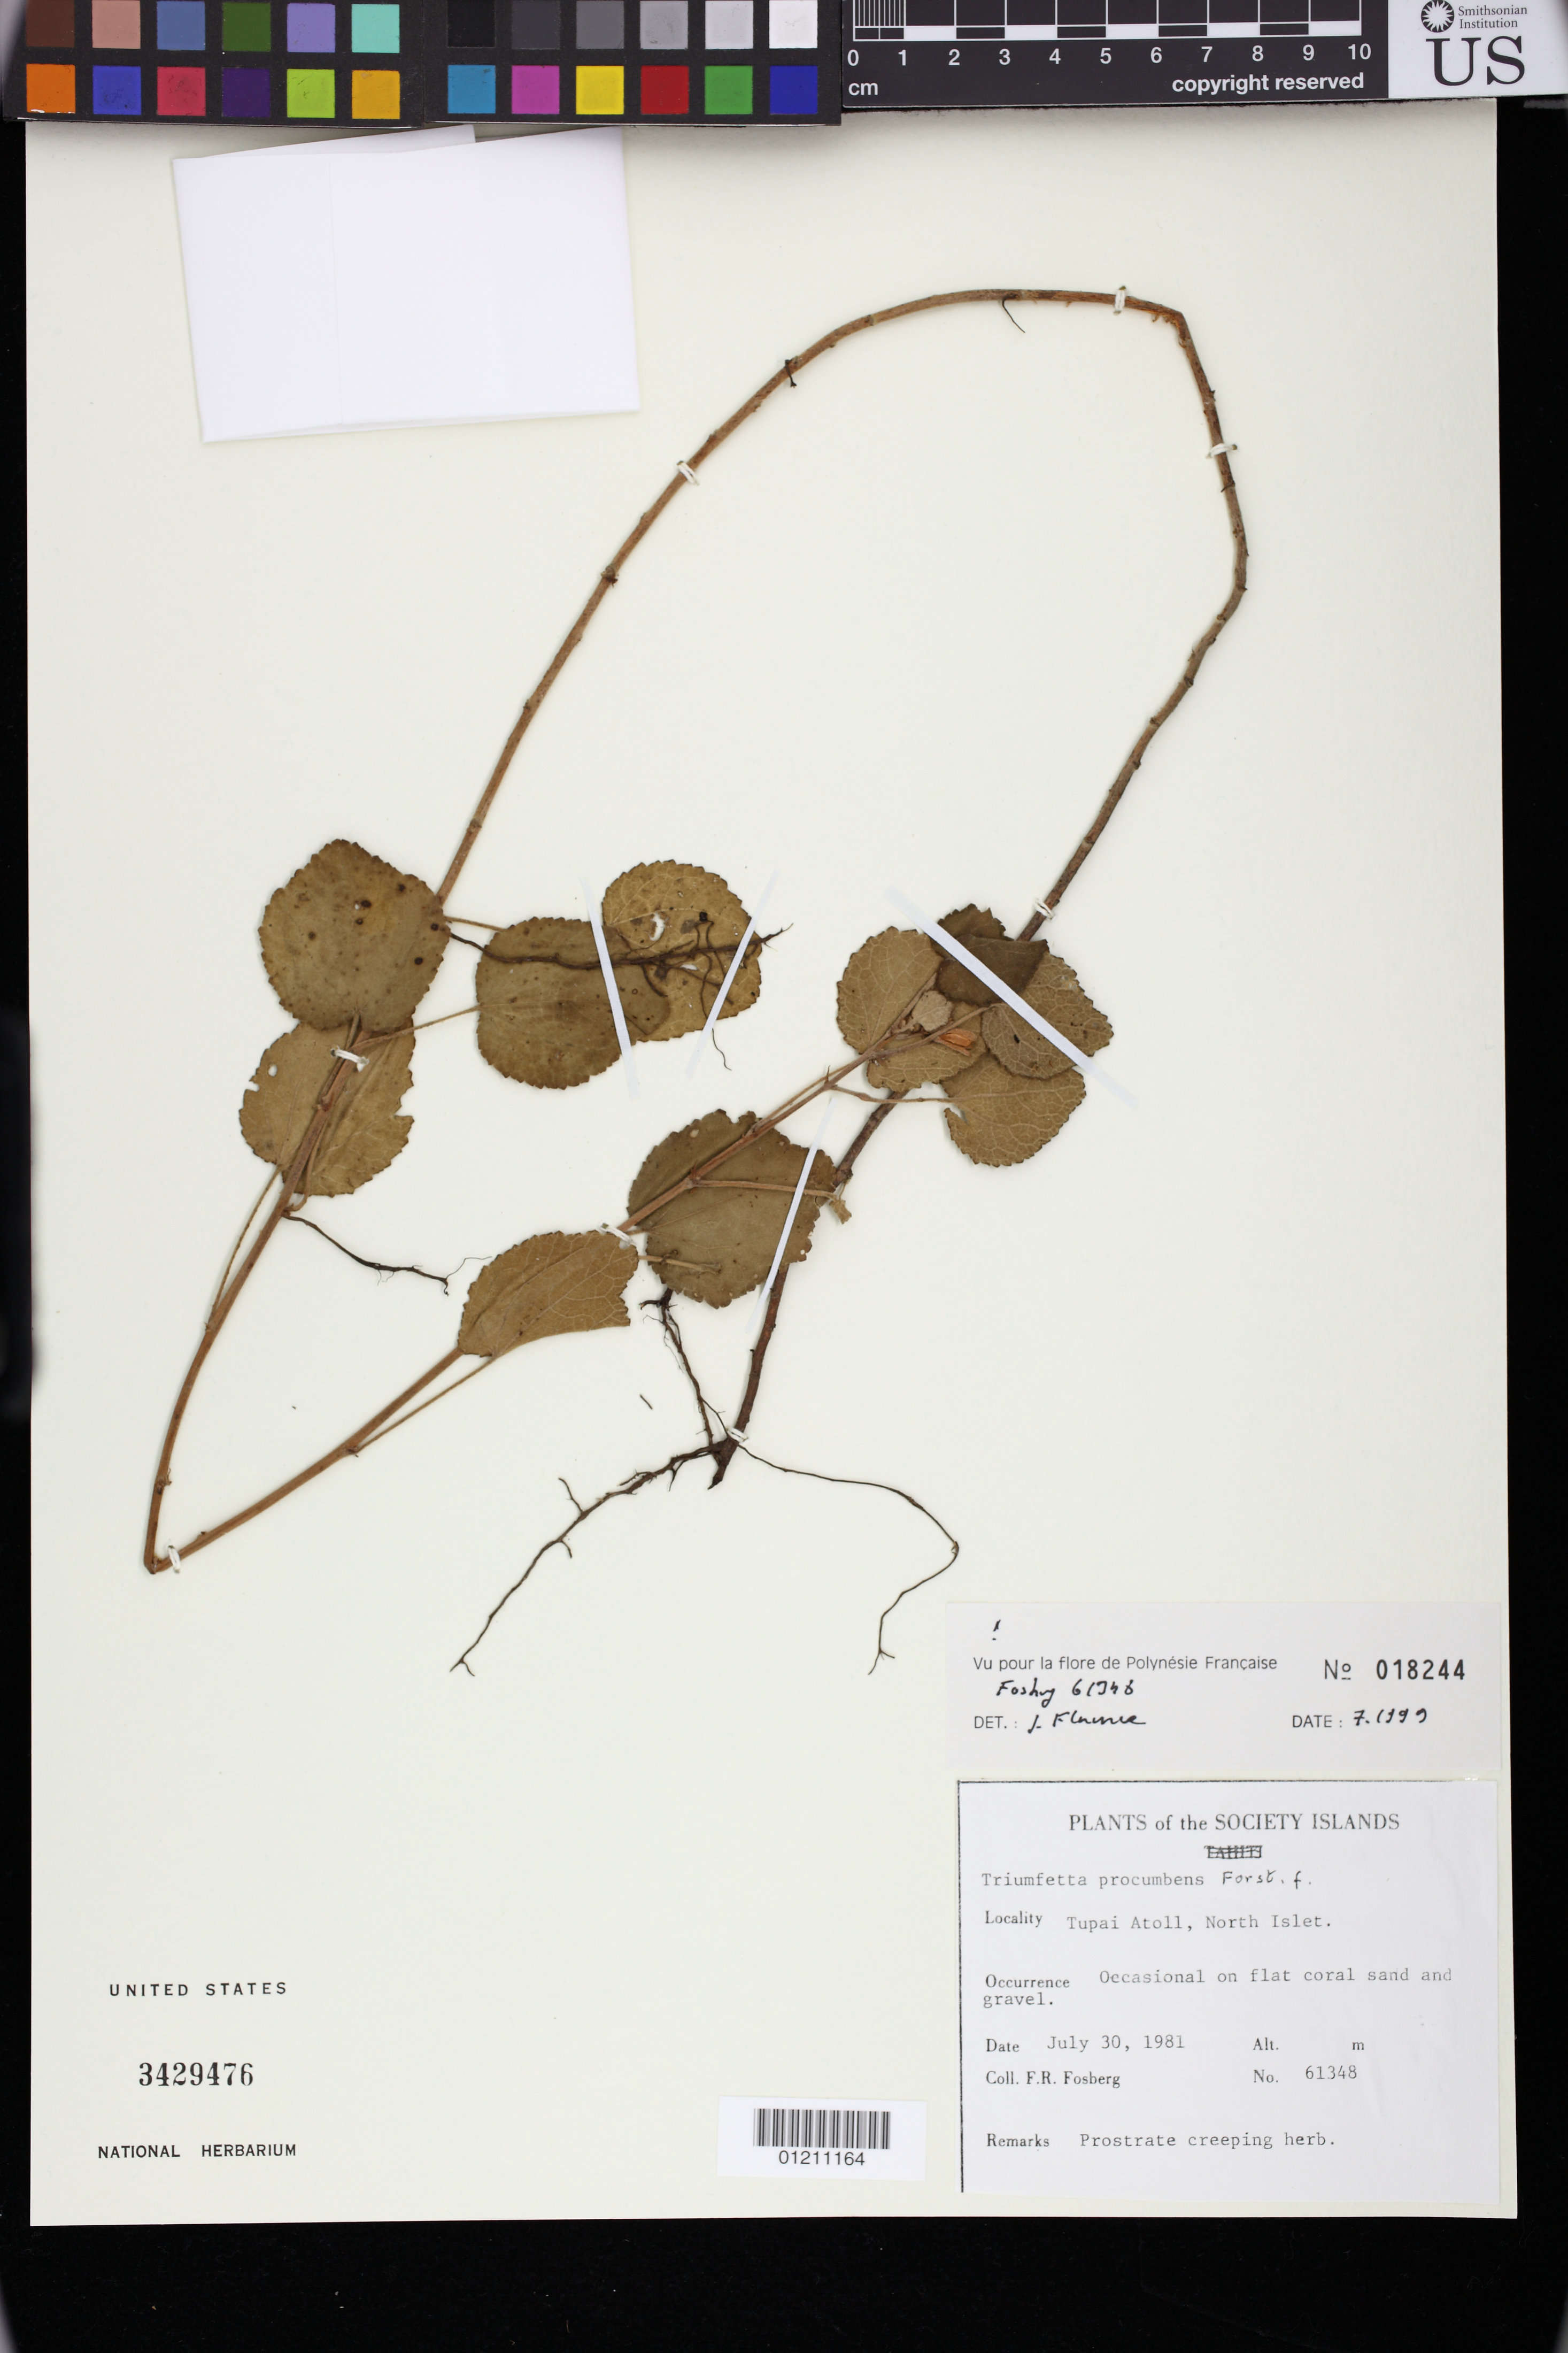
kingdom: Plantae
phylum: Tracheophyta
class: Magnoliopsida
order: Malvales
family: Malvaceae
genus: Triumfetta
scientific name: Triumfetta procumbens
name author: G. Forst.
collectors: F. R. Fosberg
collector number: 61348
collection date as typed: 30 Jul 1981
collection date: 1981-07-30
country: French Polynesia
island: Tupai Atoll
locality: Society Islands: Tupai Atoll, North Islet.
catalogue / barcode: US 3429476